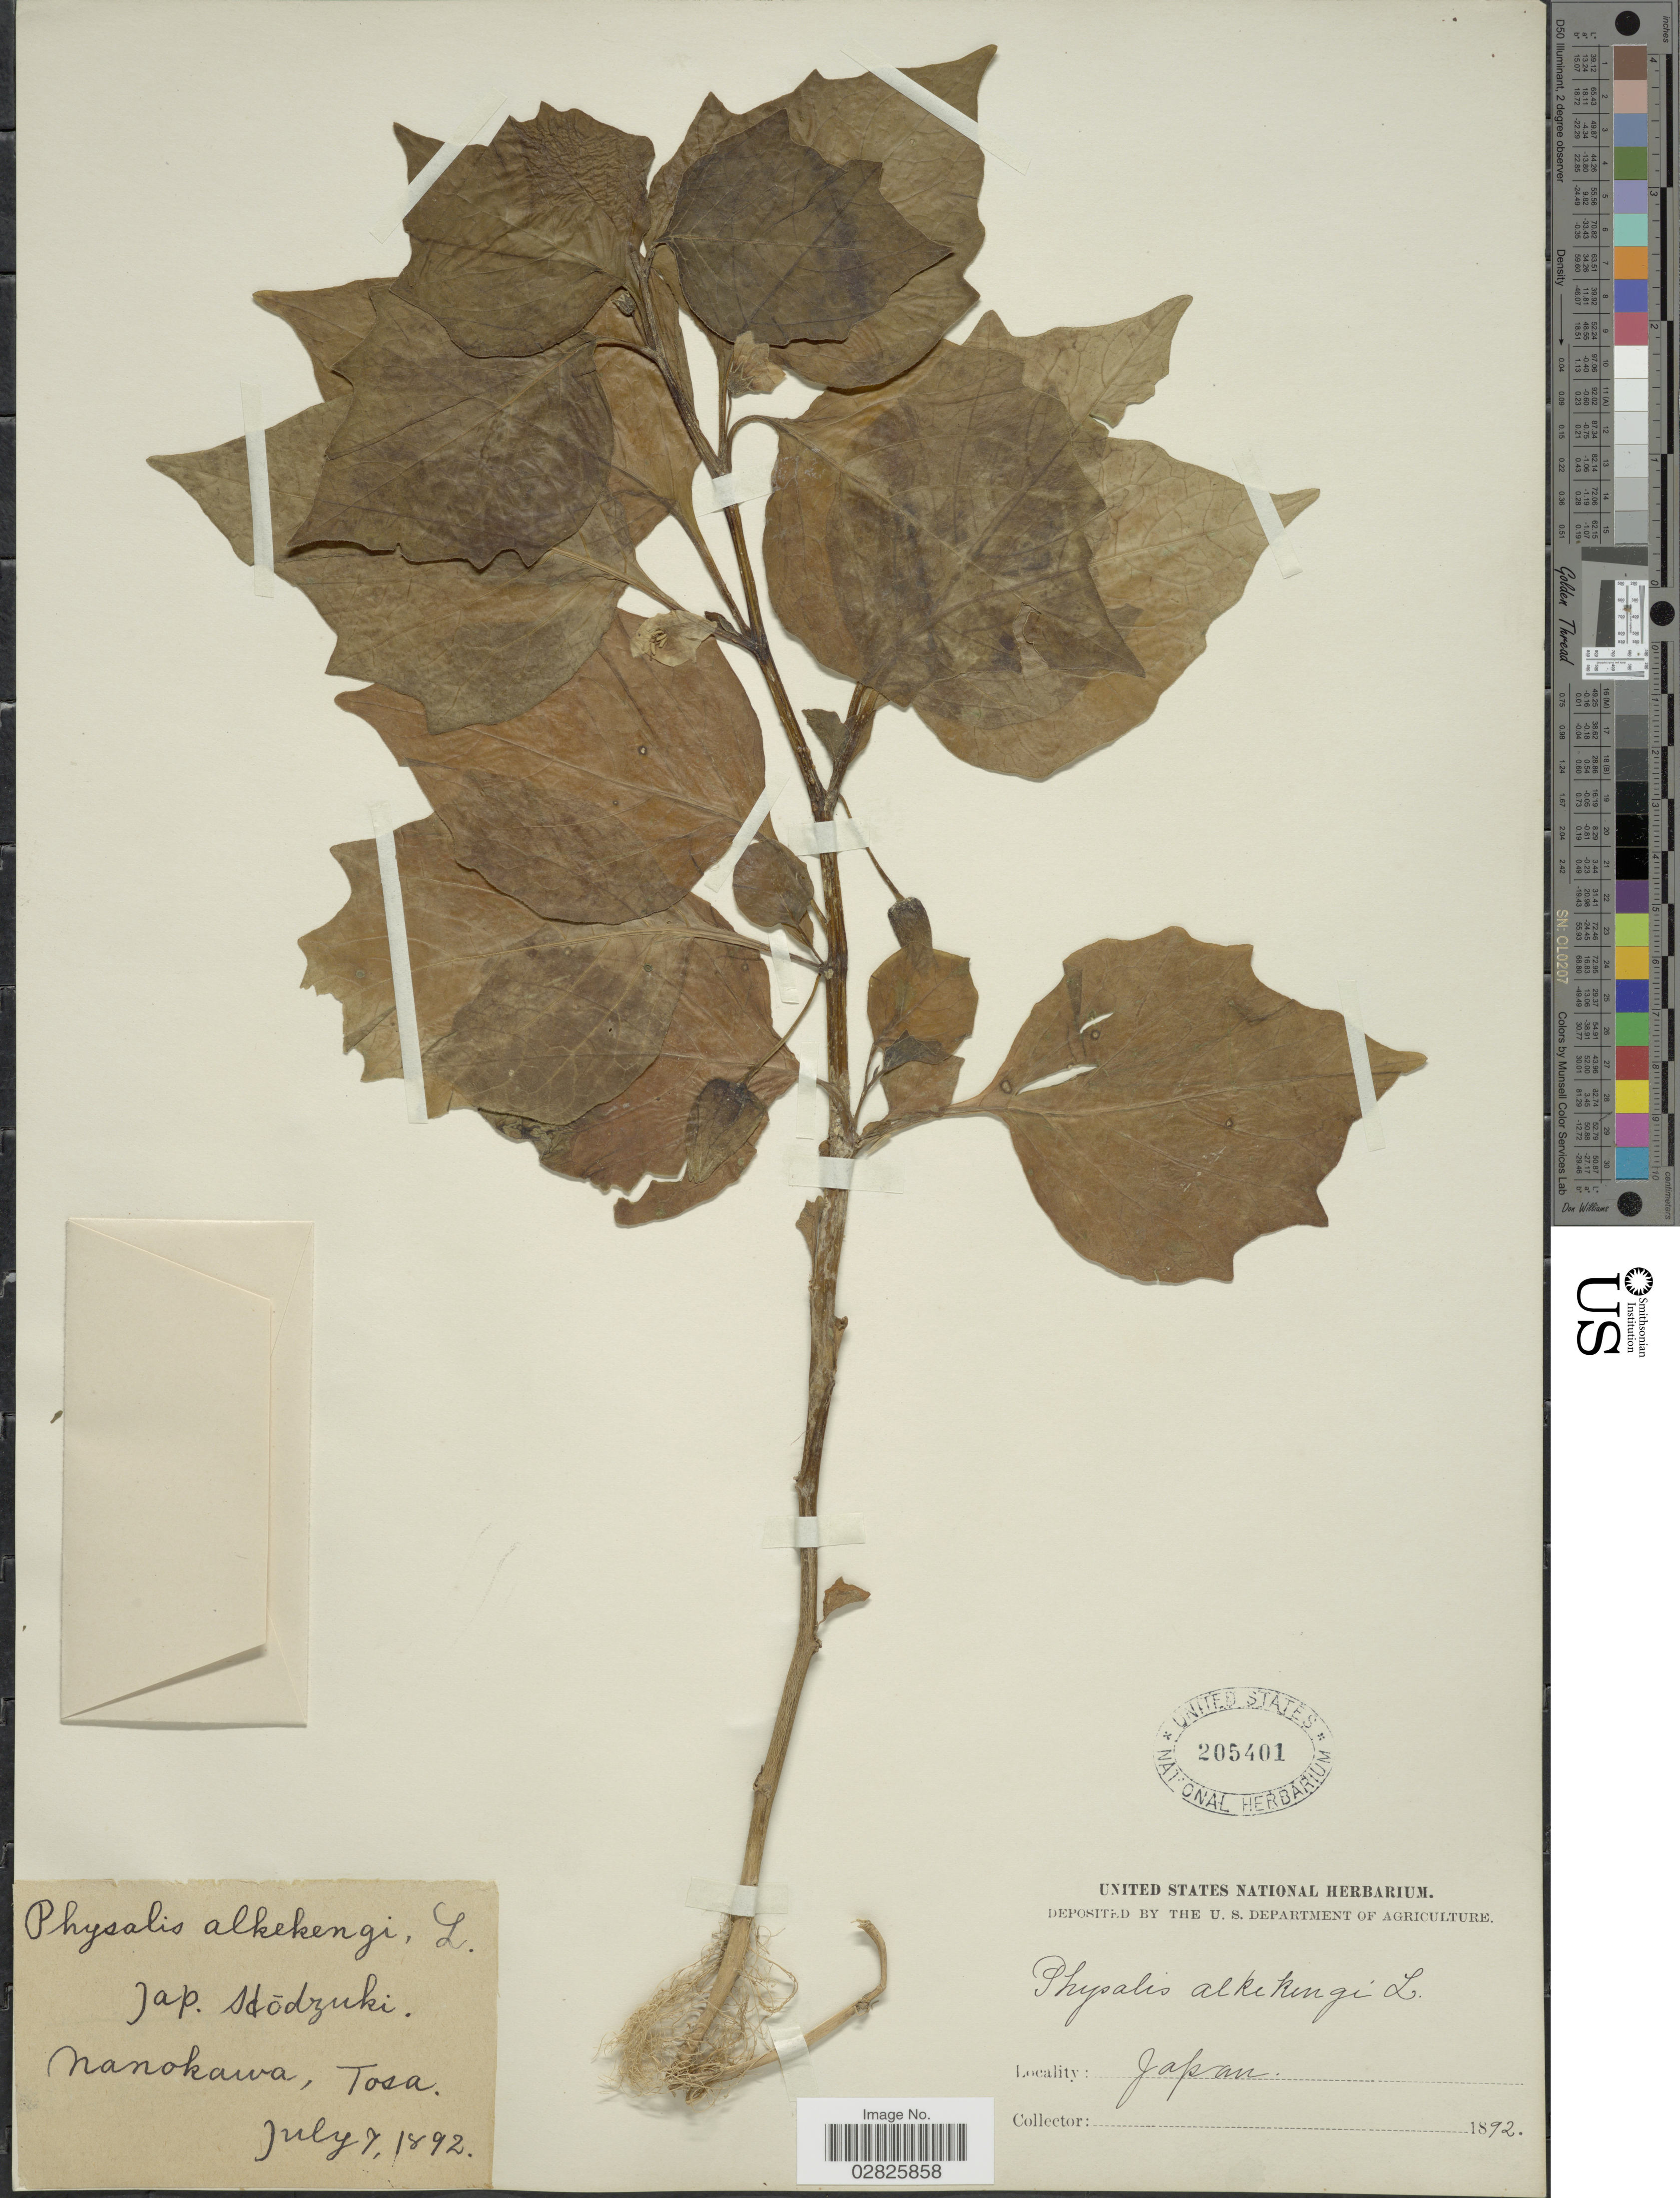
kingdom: Plantae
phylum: Tracheophyta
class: Magnoliopsida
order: Solanales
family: Solanaceae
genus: Physalis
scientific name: Physalis alkekengi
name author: L.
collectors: ex herb. United States National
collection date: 1892-07-07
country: Japan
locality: Nanokawa, Tosa.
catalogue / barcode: US 205401